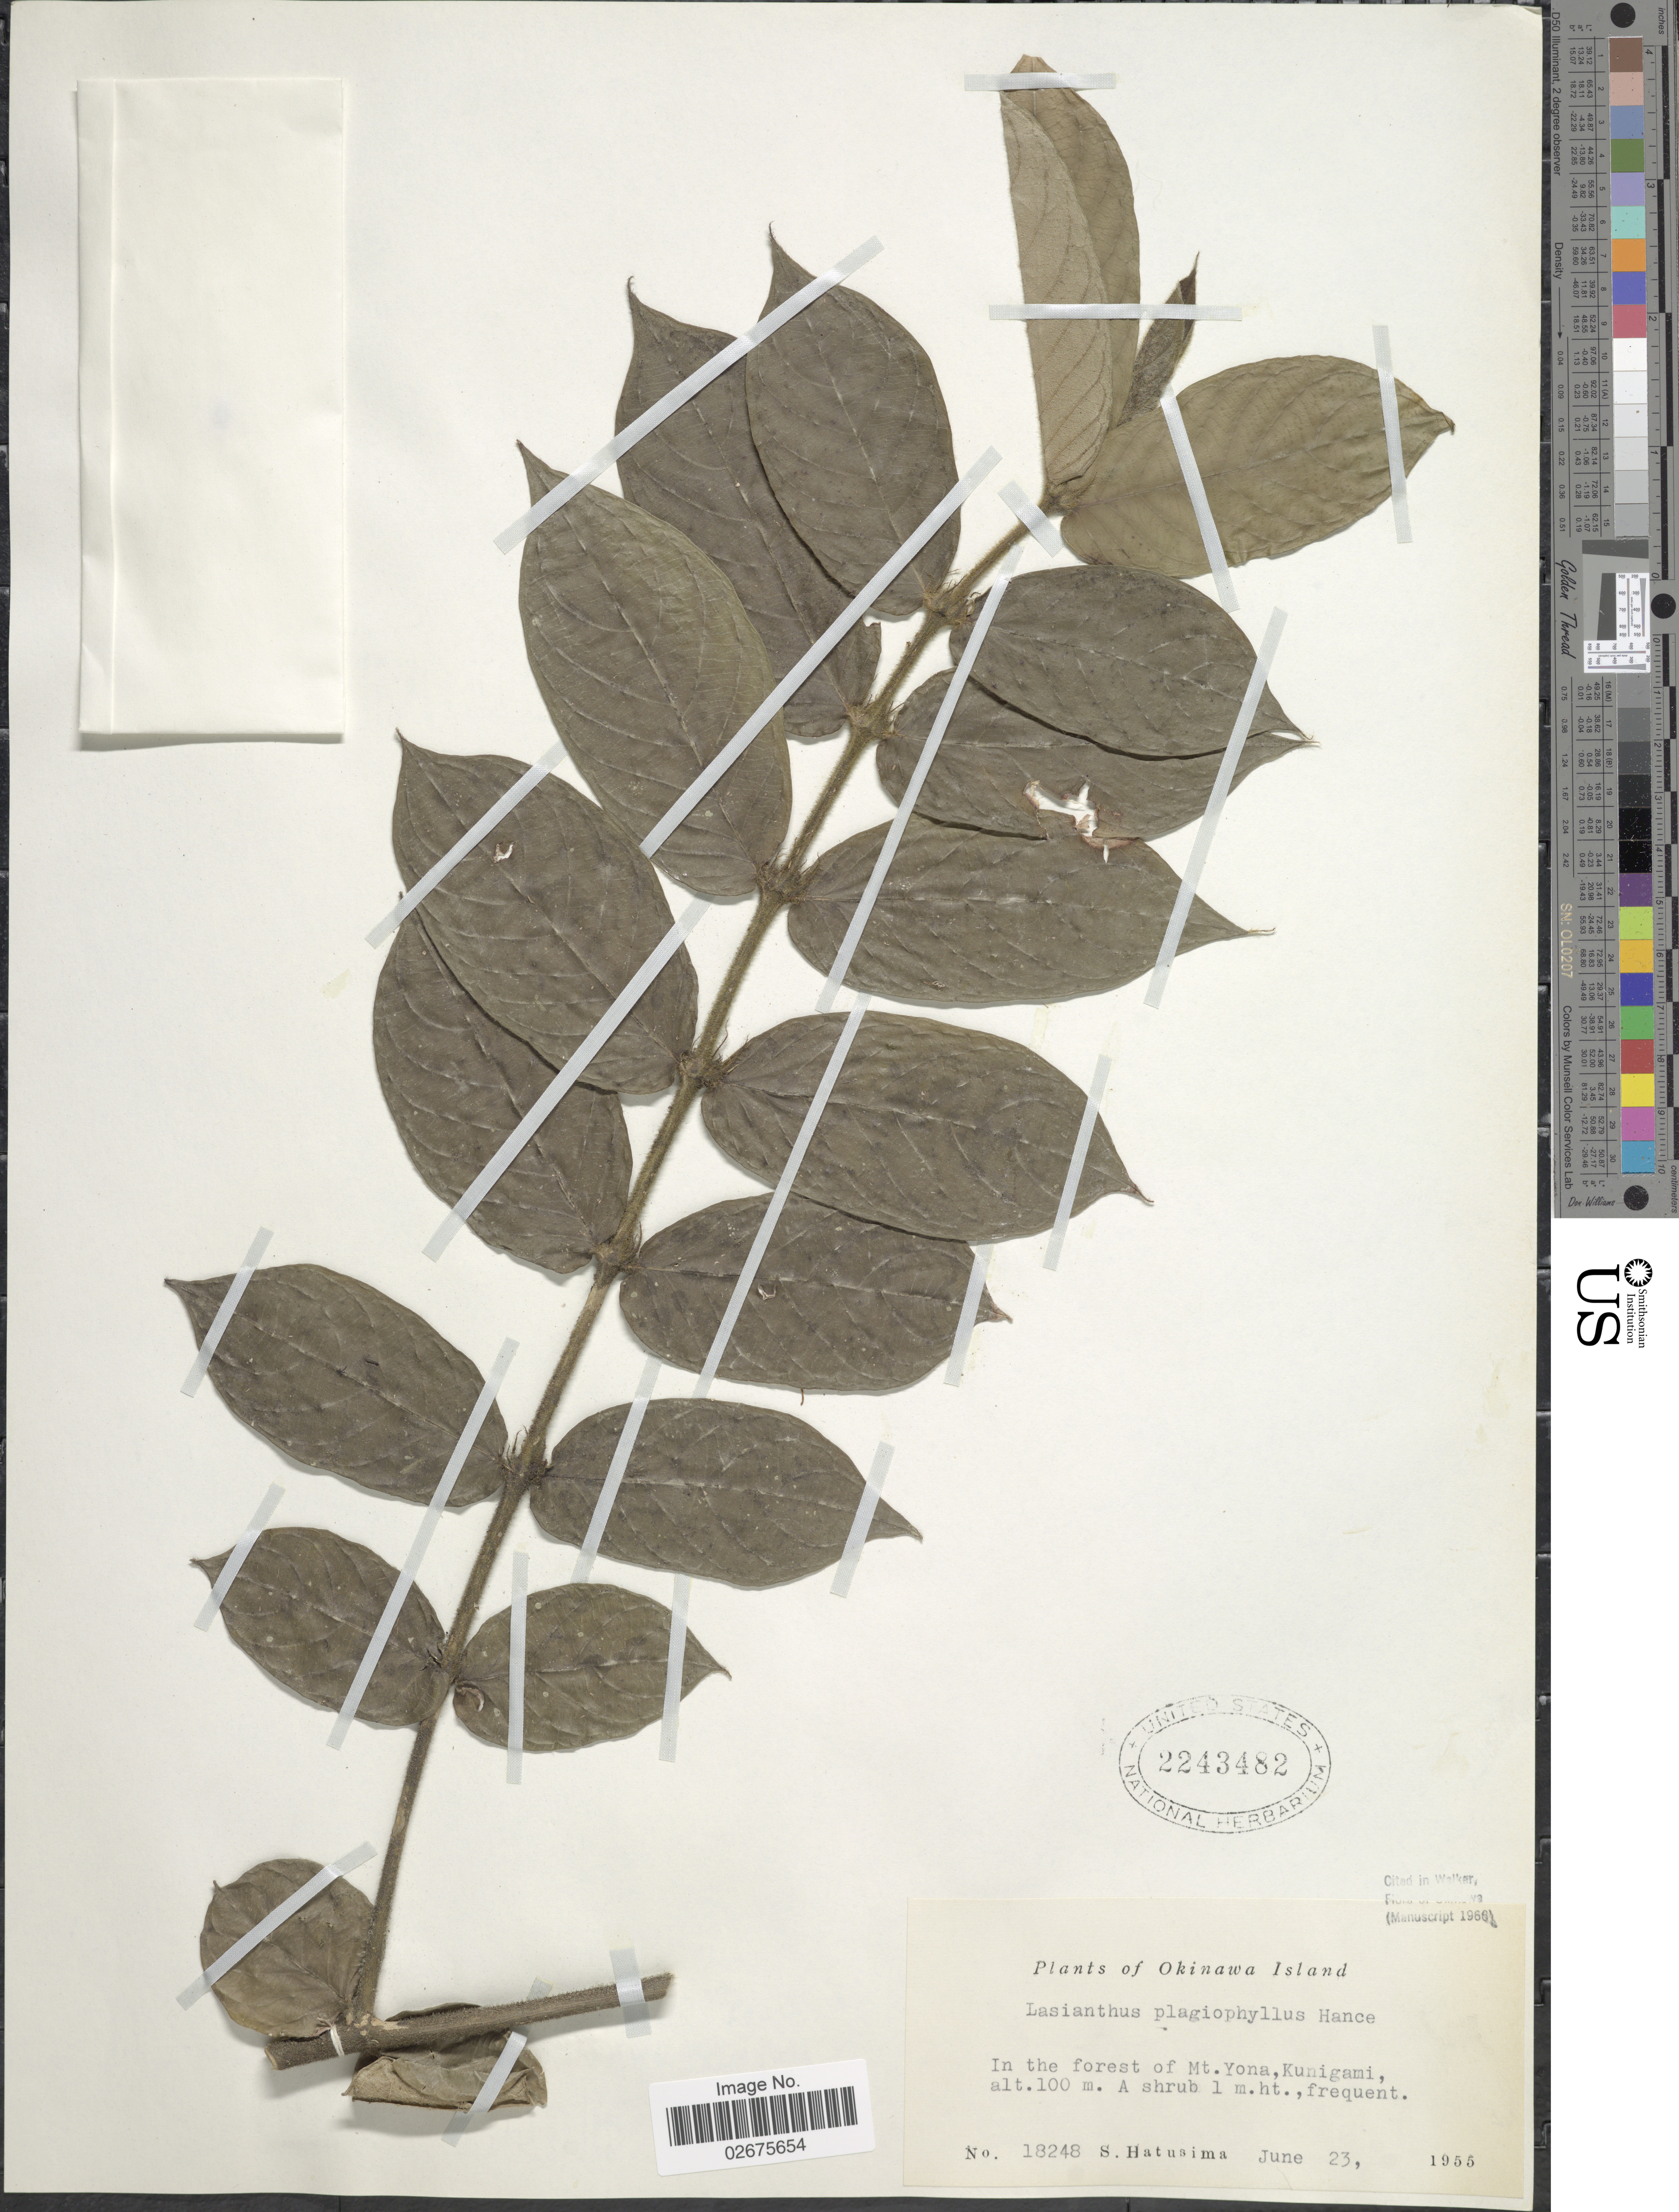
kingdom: Plantae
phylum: Tracheophyta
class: Magnoliopsida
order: Gentianales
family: Rubiaceae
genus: Lasianthus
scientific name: Lasianthus attenuatus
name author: Jack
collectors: S. Hatusima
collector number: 18248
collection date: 1955-06-23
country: Japan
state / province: Okinawa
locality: Okinawa Island, In the forest of Mt. Yona, Kunigami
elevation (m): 100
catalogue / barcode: US 2243482